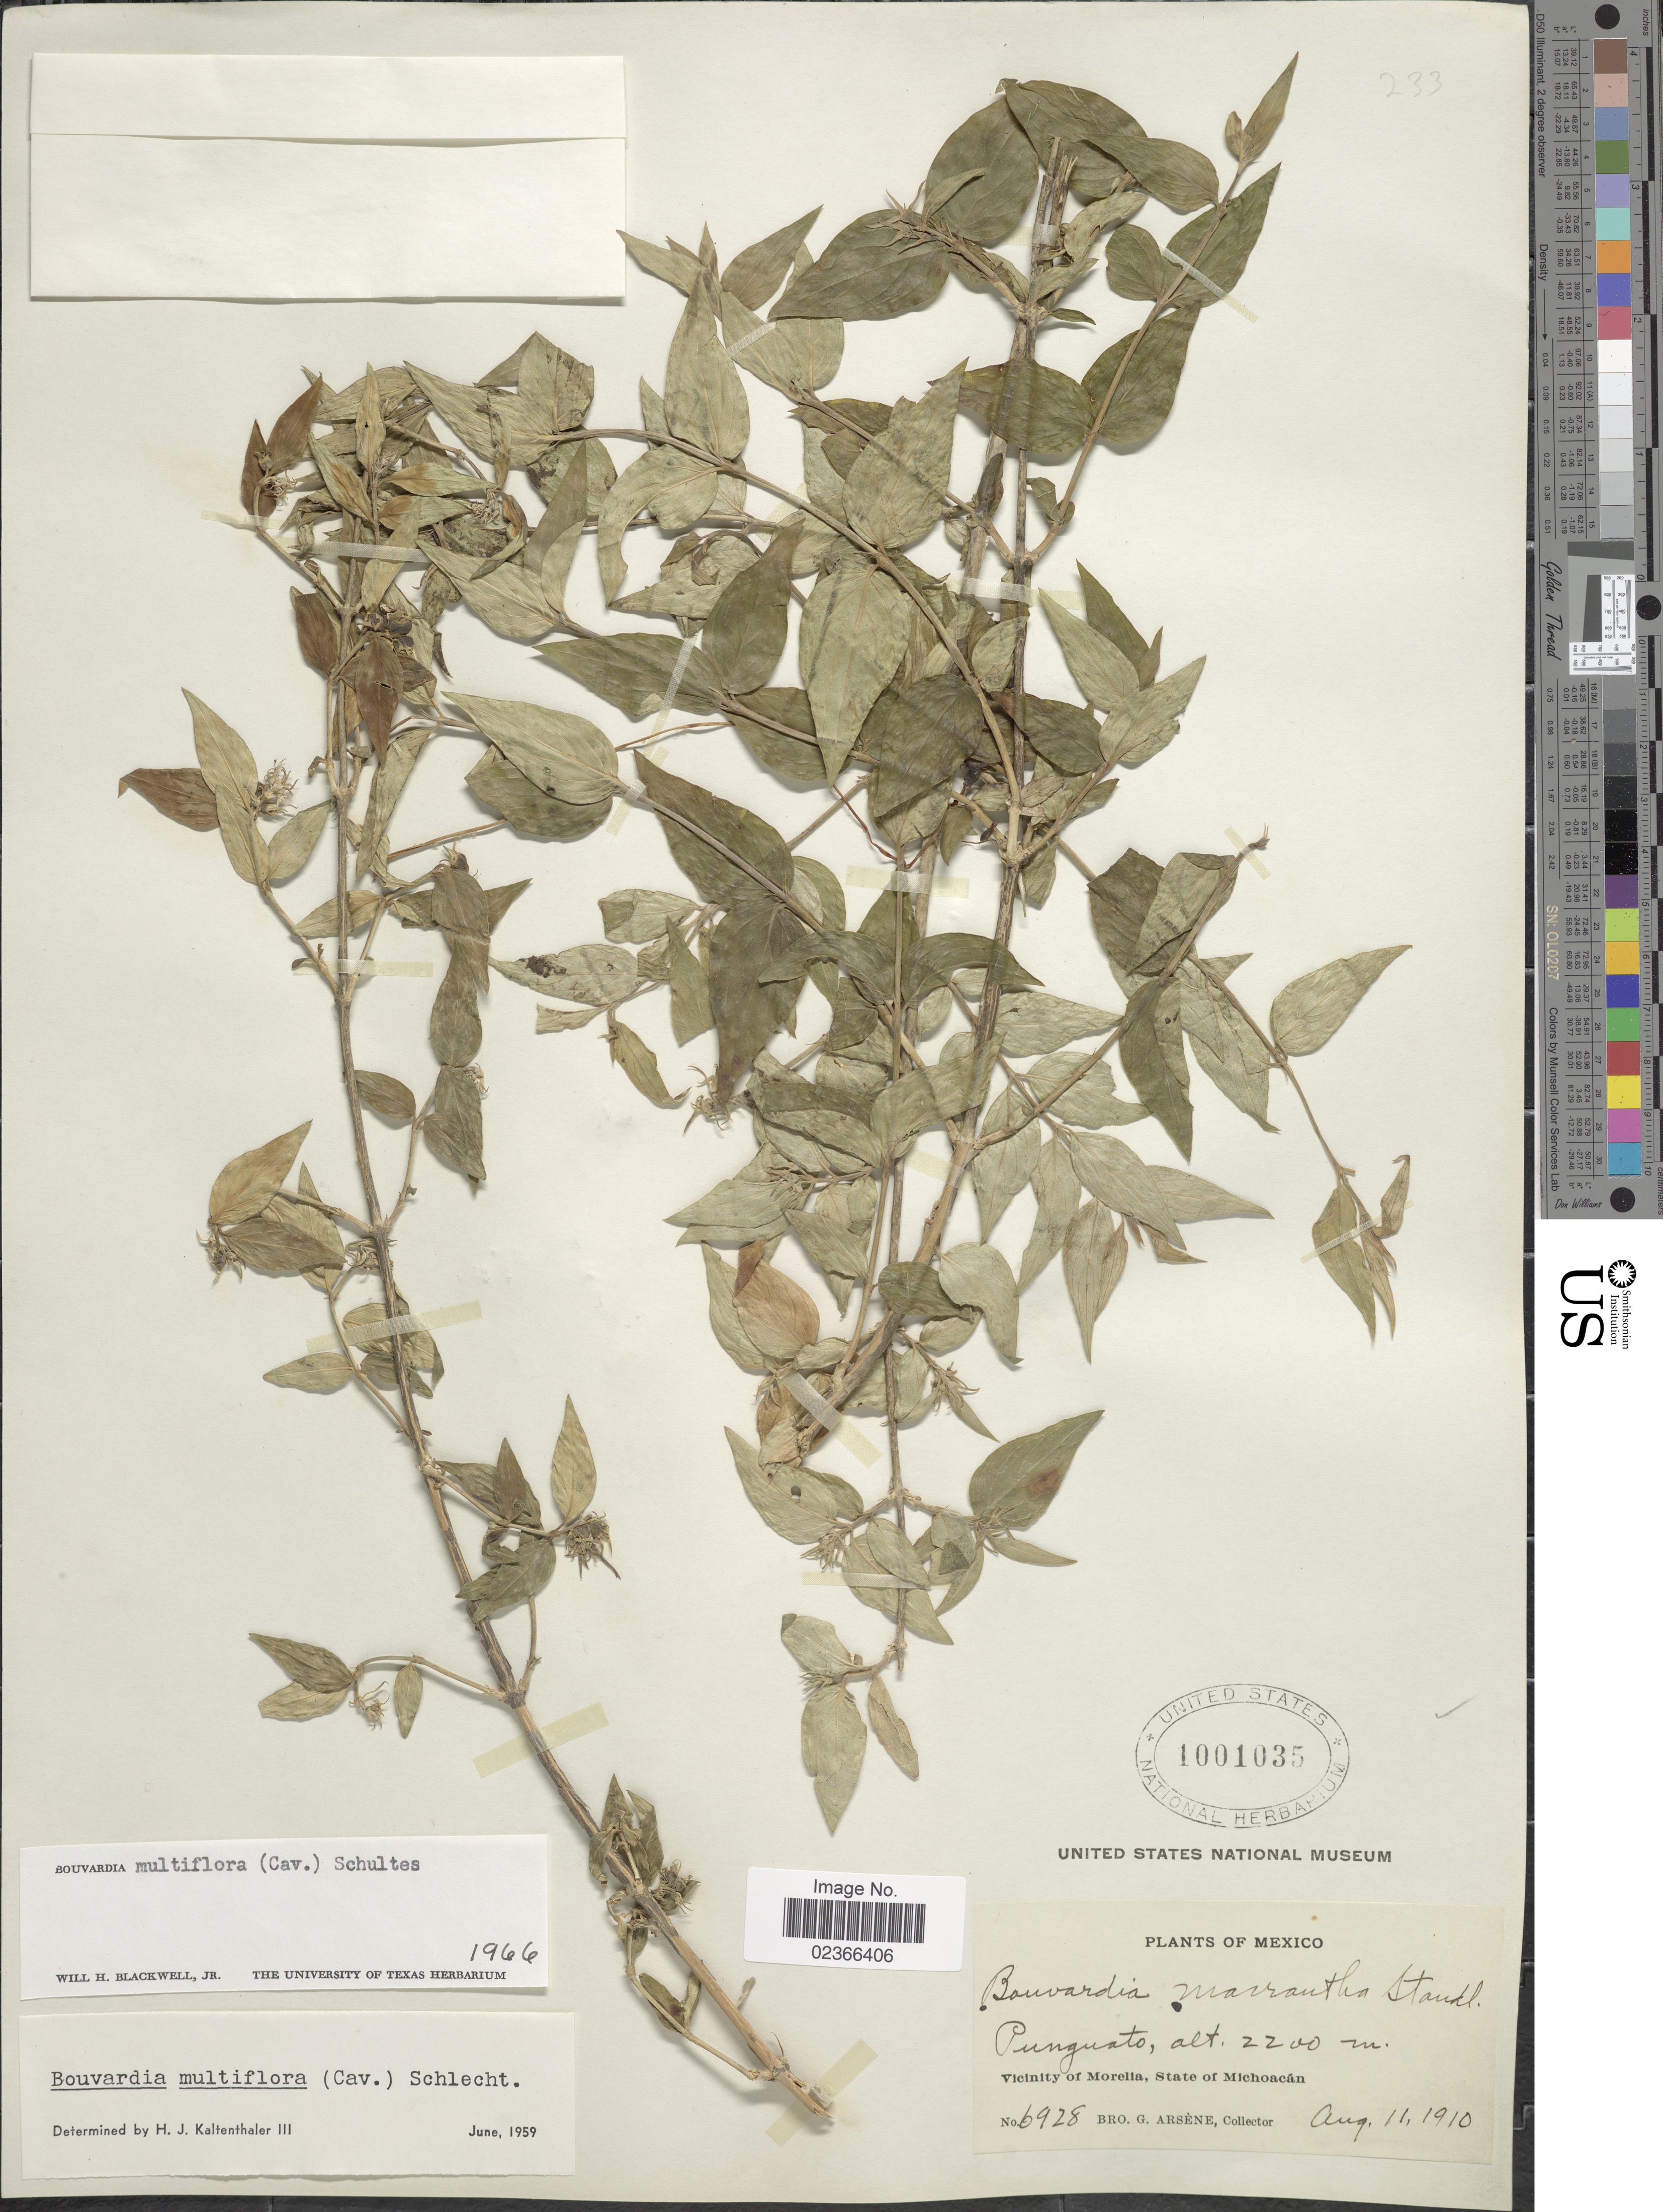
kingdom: Plantae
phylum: Tracheophyta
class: Magnoliopsida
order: Gentianales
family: Rubiaceae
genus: Bouvardia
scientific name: Bouvardia multiflora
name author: (Cav.) Schult.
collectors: Bro. G. Arsène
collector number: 6928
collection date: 1910-08-11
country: Mexico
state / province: Michoacán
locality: Punguato, Vicinity of Morelia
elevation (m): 2200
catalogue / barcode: US 1001035